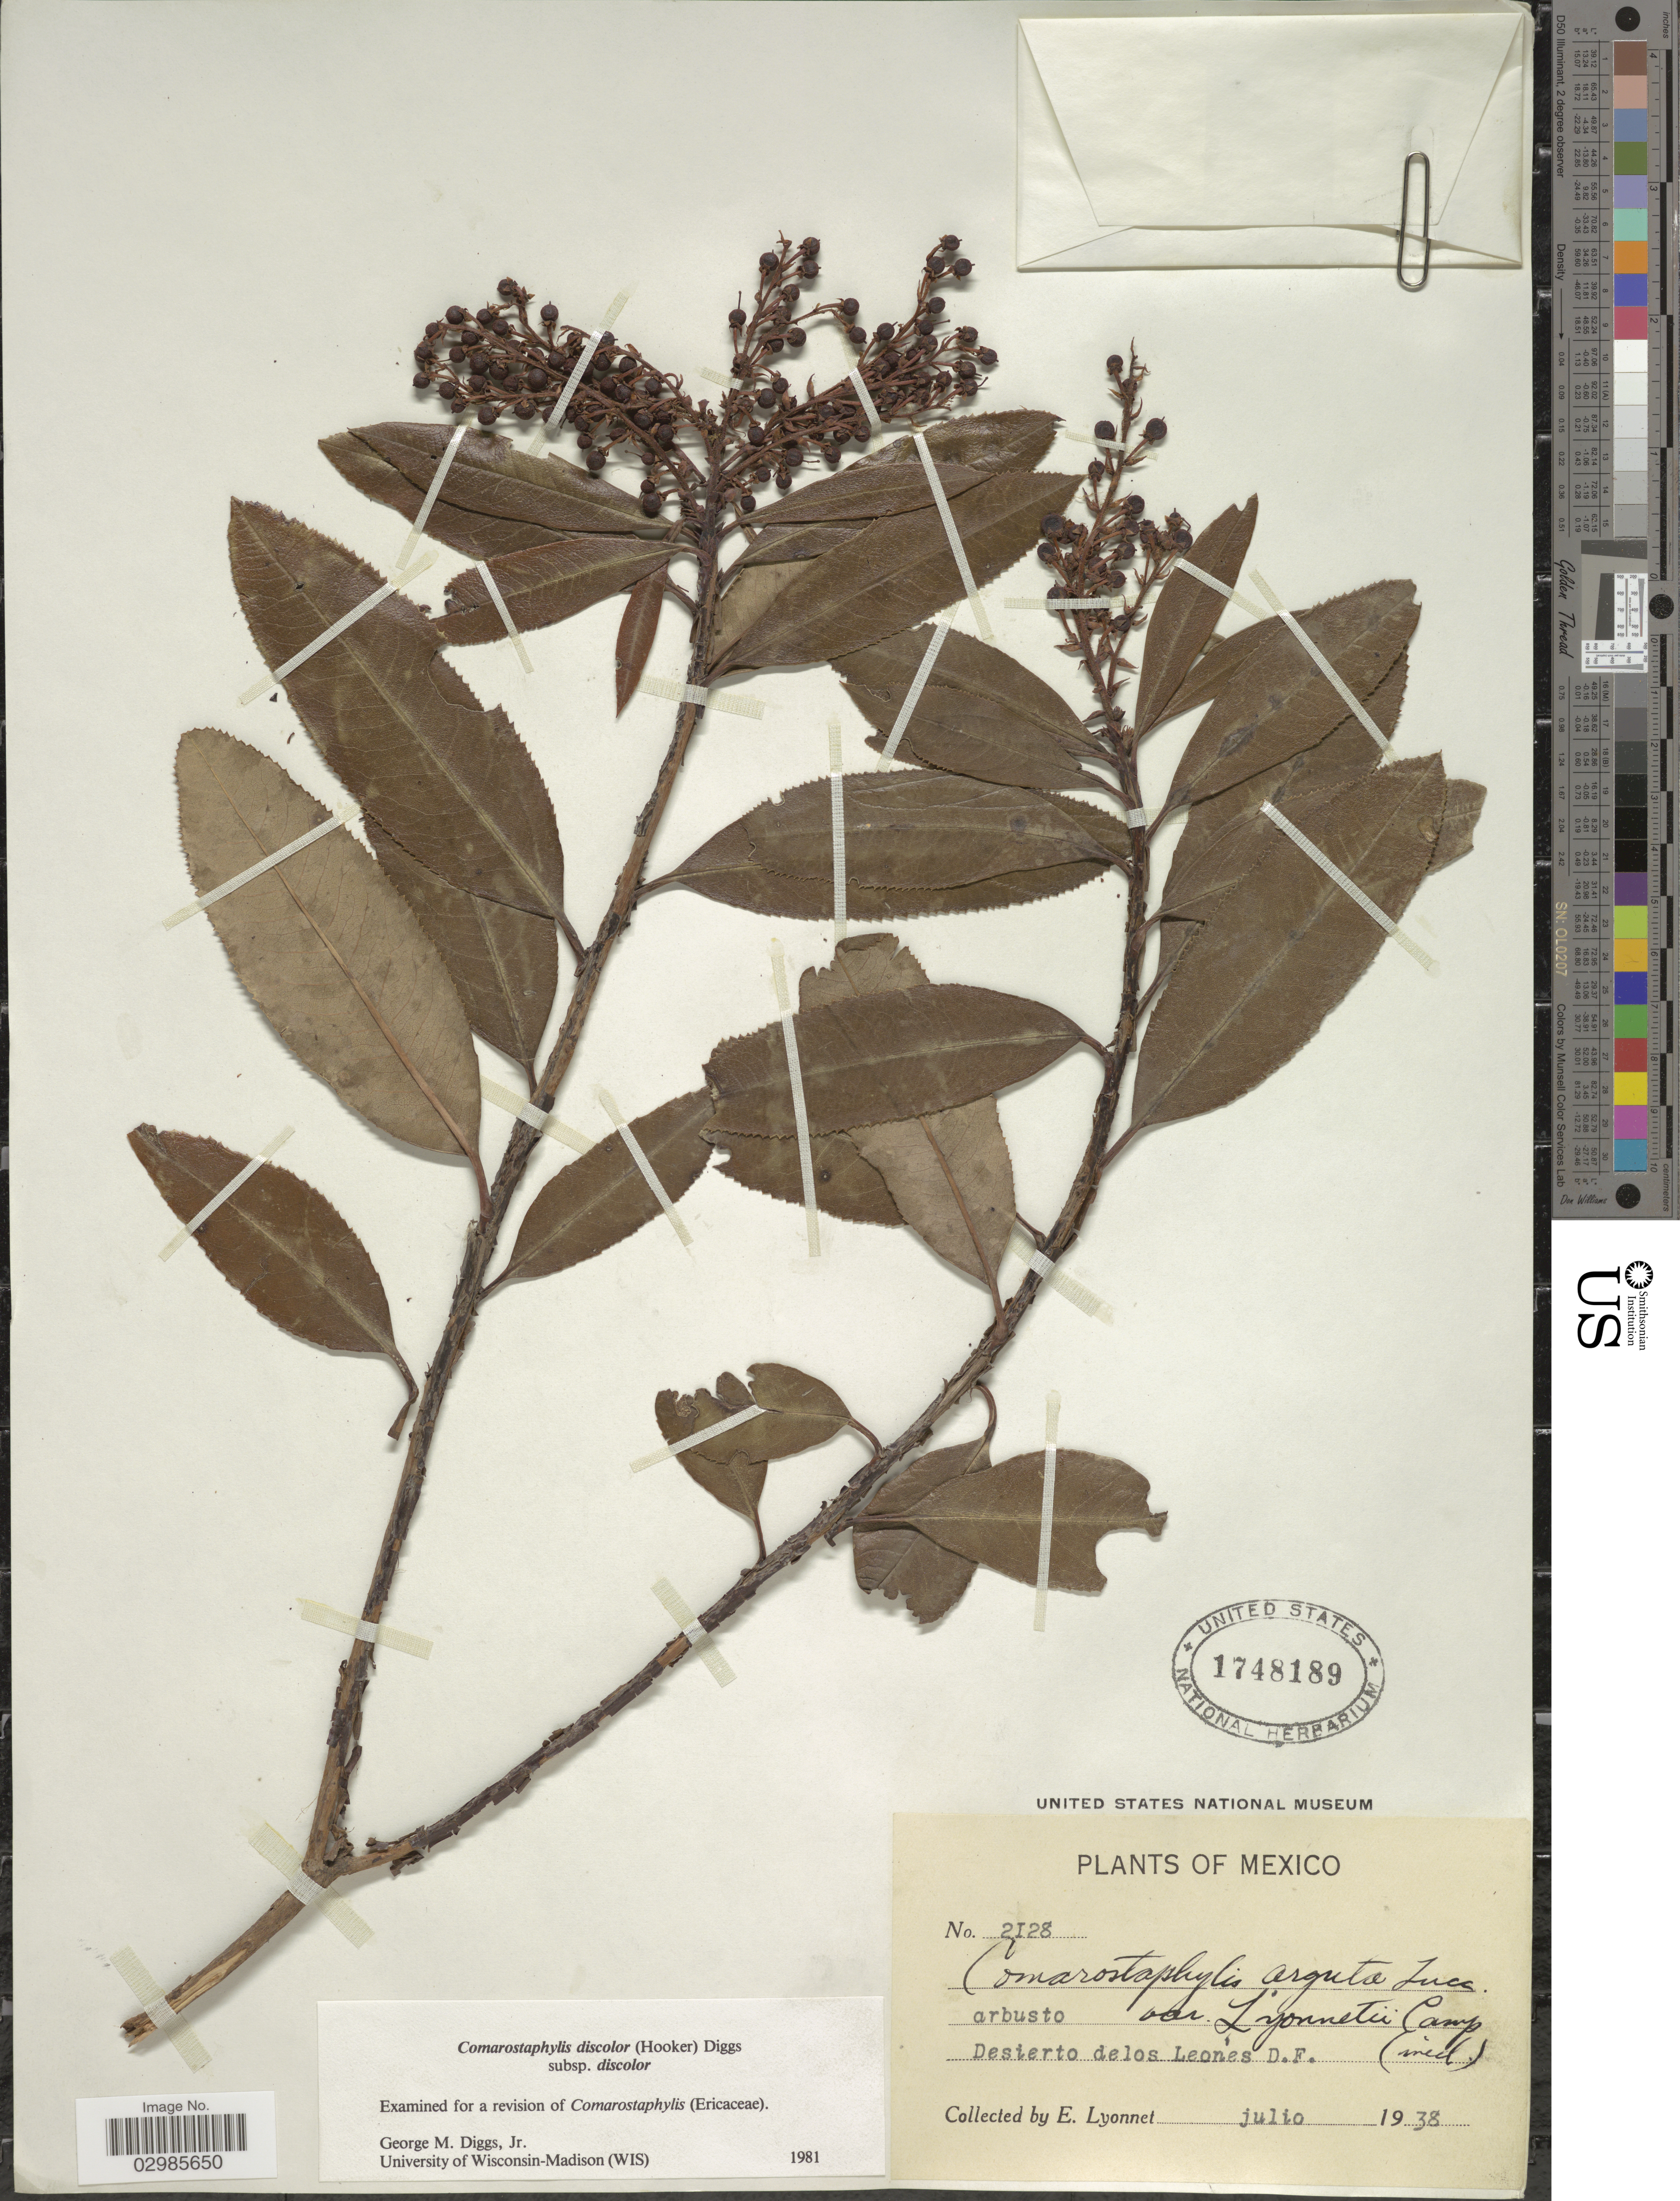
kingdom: Plantae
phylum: Tracheophyta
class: Magnoliopsida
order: Ericales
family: Ericaceae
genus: Comarostaphylis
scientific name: Comarostaphylis discolor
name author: (Hook.) Diggs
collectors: E. Lyonnet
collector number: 2128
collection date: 1938-07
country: Mexico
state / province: Distrito Federal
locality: Desierto de los Leones, D.F.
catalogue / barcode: US 1748189